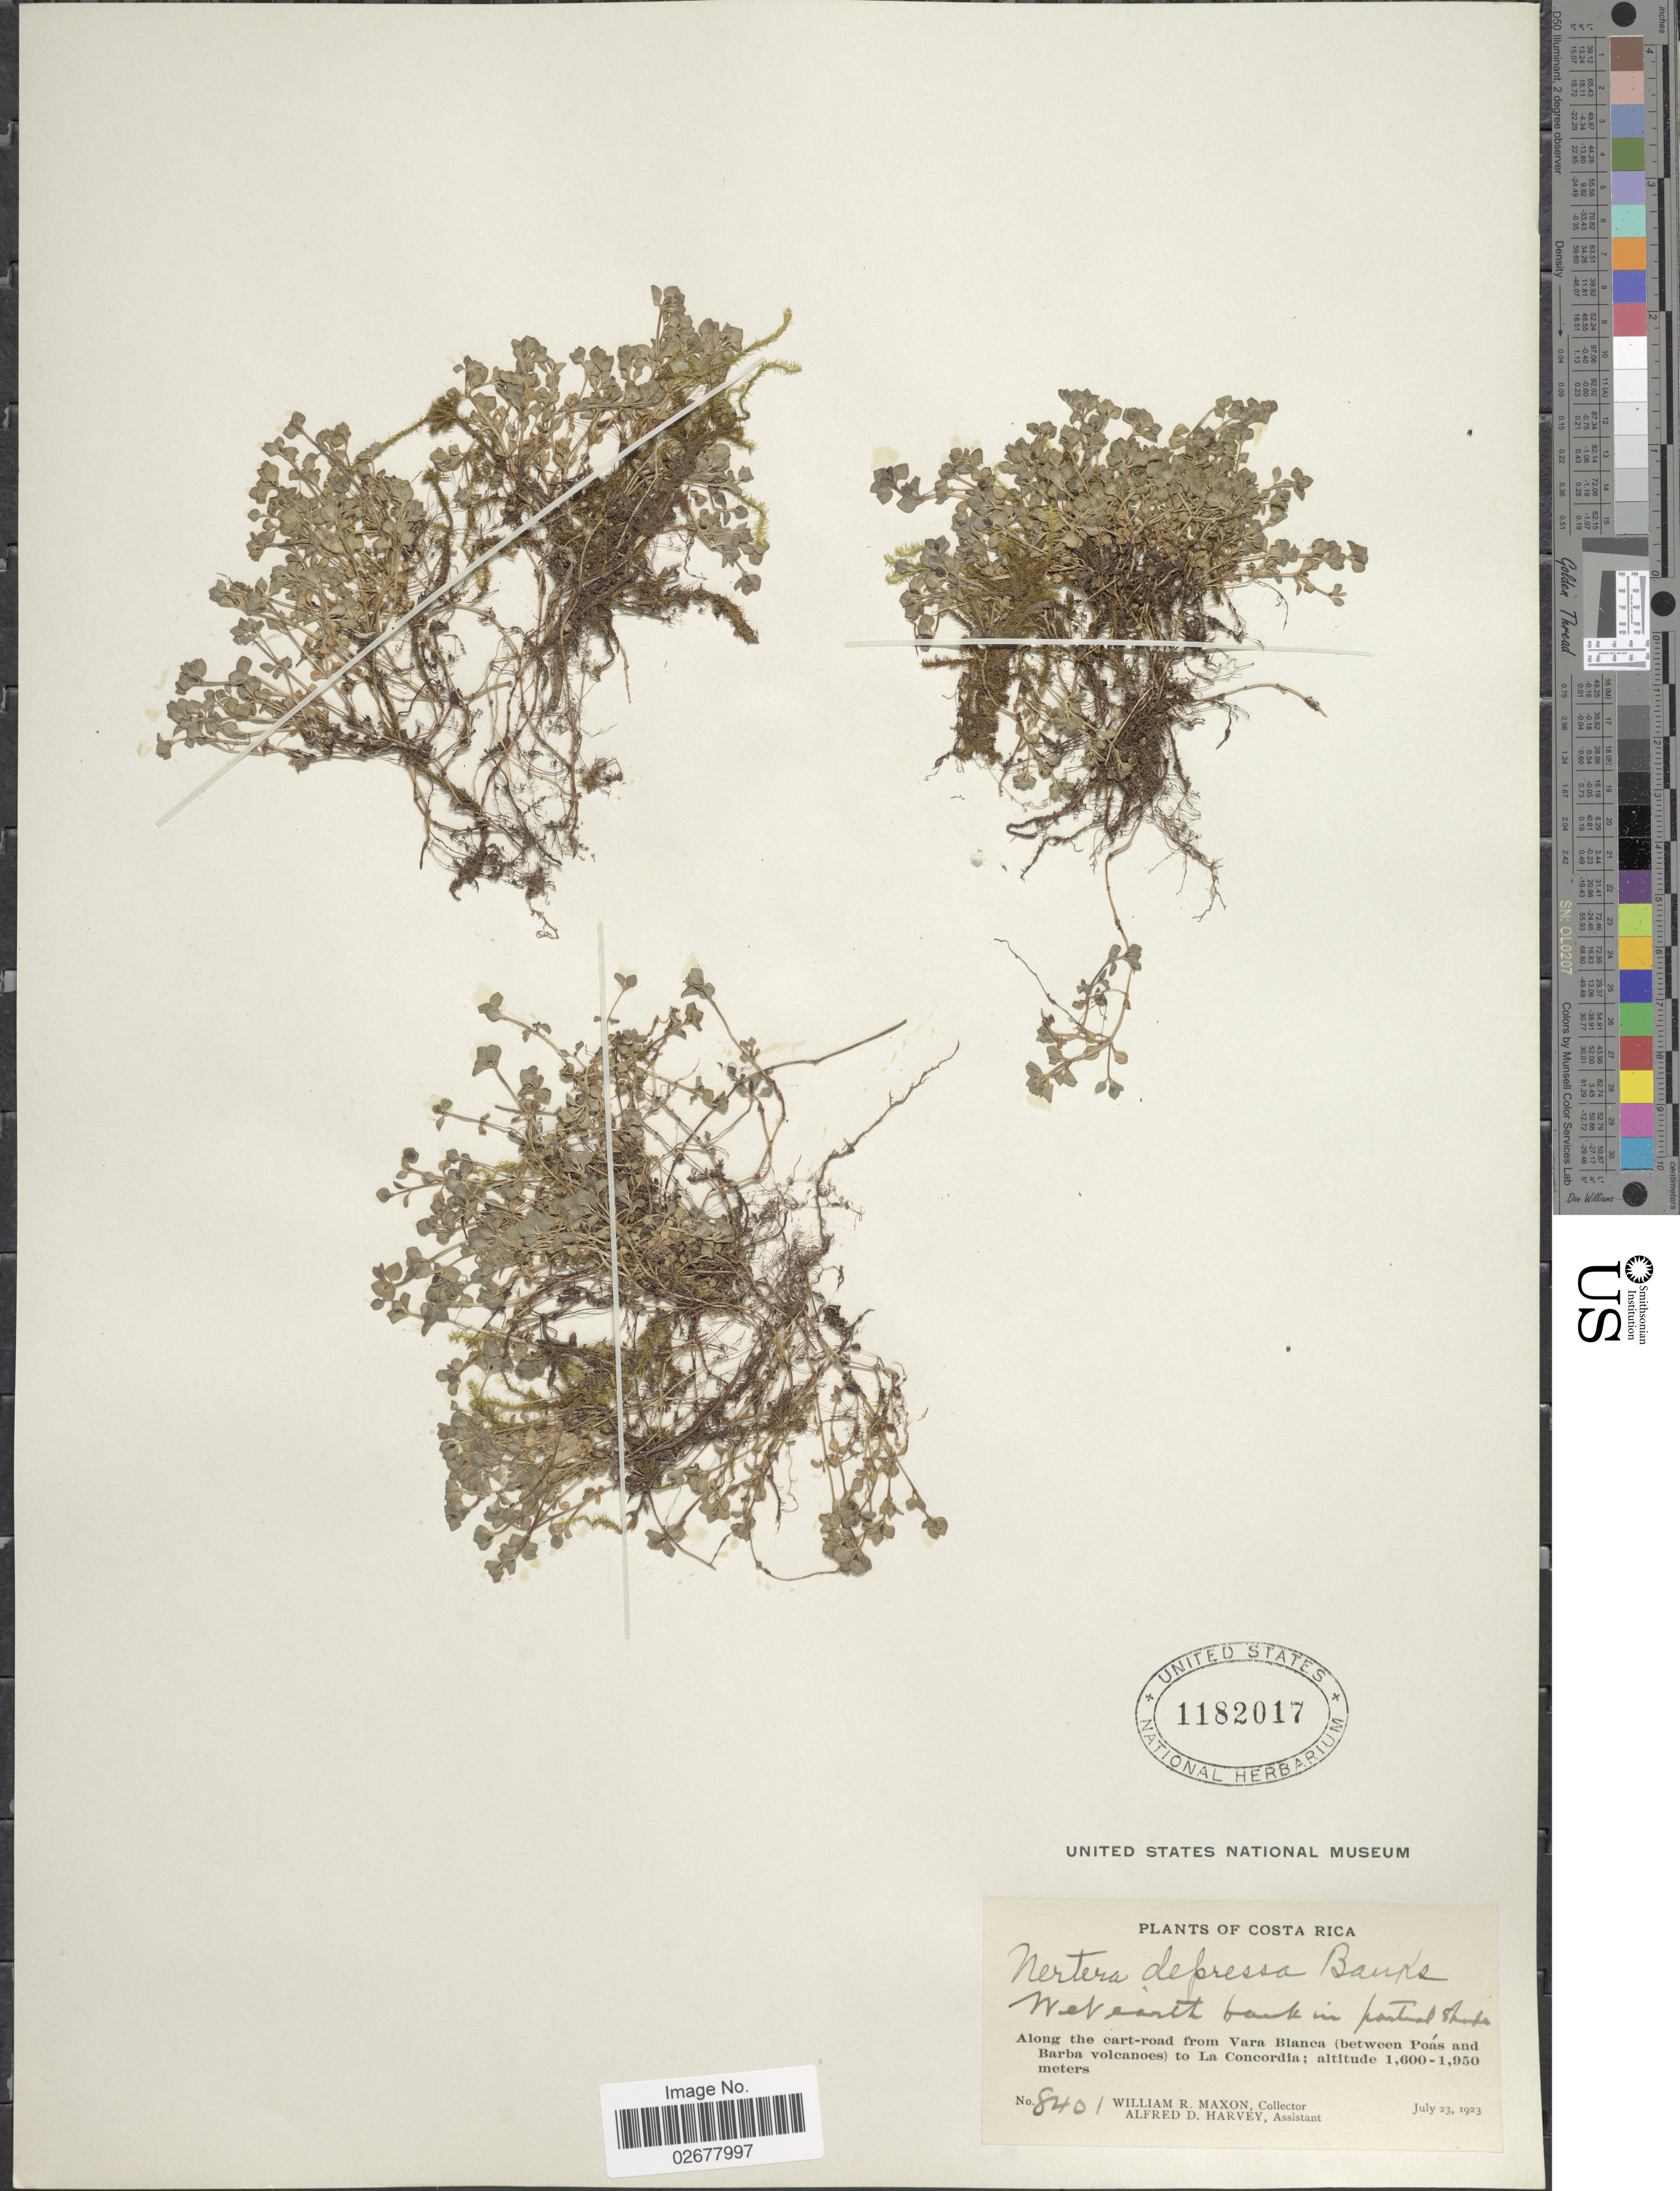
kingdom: Plantae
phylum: Tracheophyta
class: Magnoliopsida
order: Gentianales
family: Rubiaceae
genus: Nertera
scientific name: Nertera depressa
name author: Banks & Sol. ex Gaertn.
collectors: W. R. Maxon & A. D. Harvey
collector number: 8401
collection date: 1923-07-23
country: Costa Rica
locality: Wet earth bank in patial shade, Along the cart-road from Vara Blanca (between Poás and Barba volcanoes) to La Concordia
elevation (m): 1600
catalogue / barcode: US 1182017